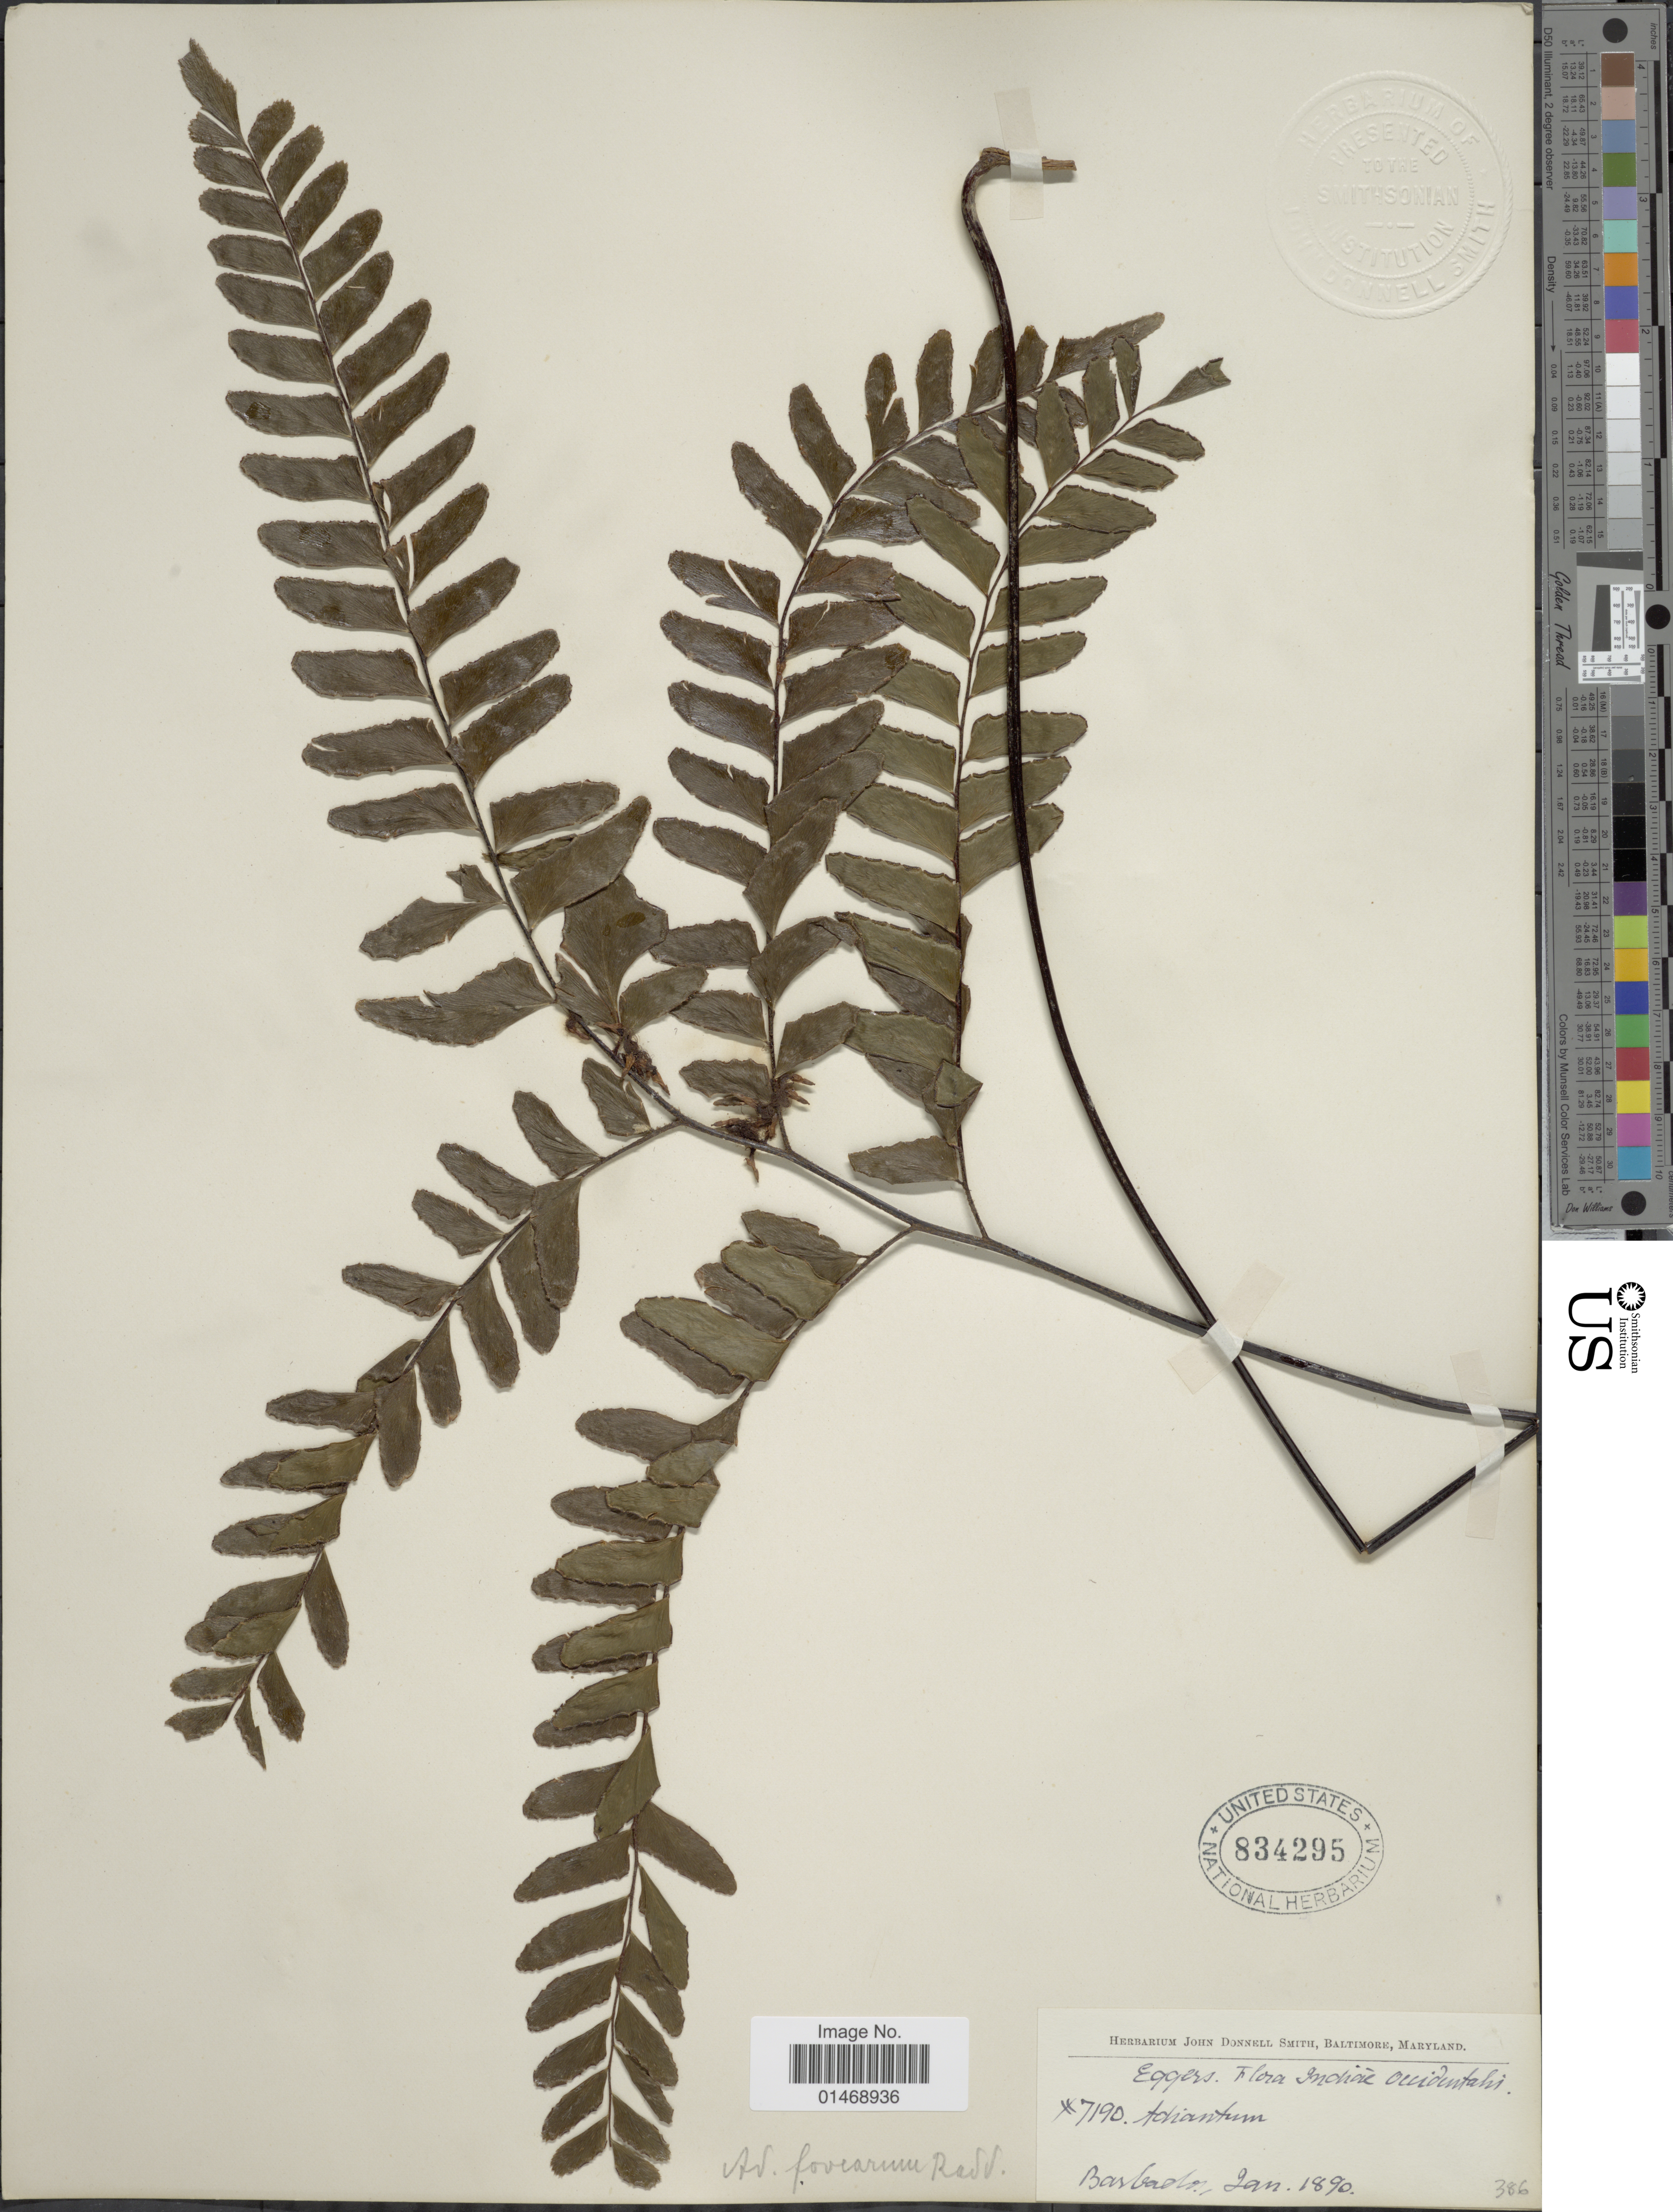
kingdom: Plantae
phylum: Tracheophyta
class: Polypodiopsida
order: Polypodiales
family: Pteridaceae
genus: Adiantum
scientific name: Adiantum latifolium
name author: Lam.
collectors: -. Eggers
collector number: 7190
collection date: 1890-01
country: Barbados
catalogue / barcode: US 834295